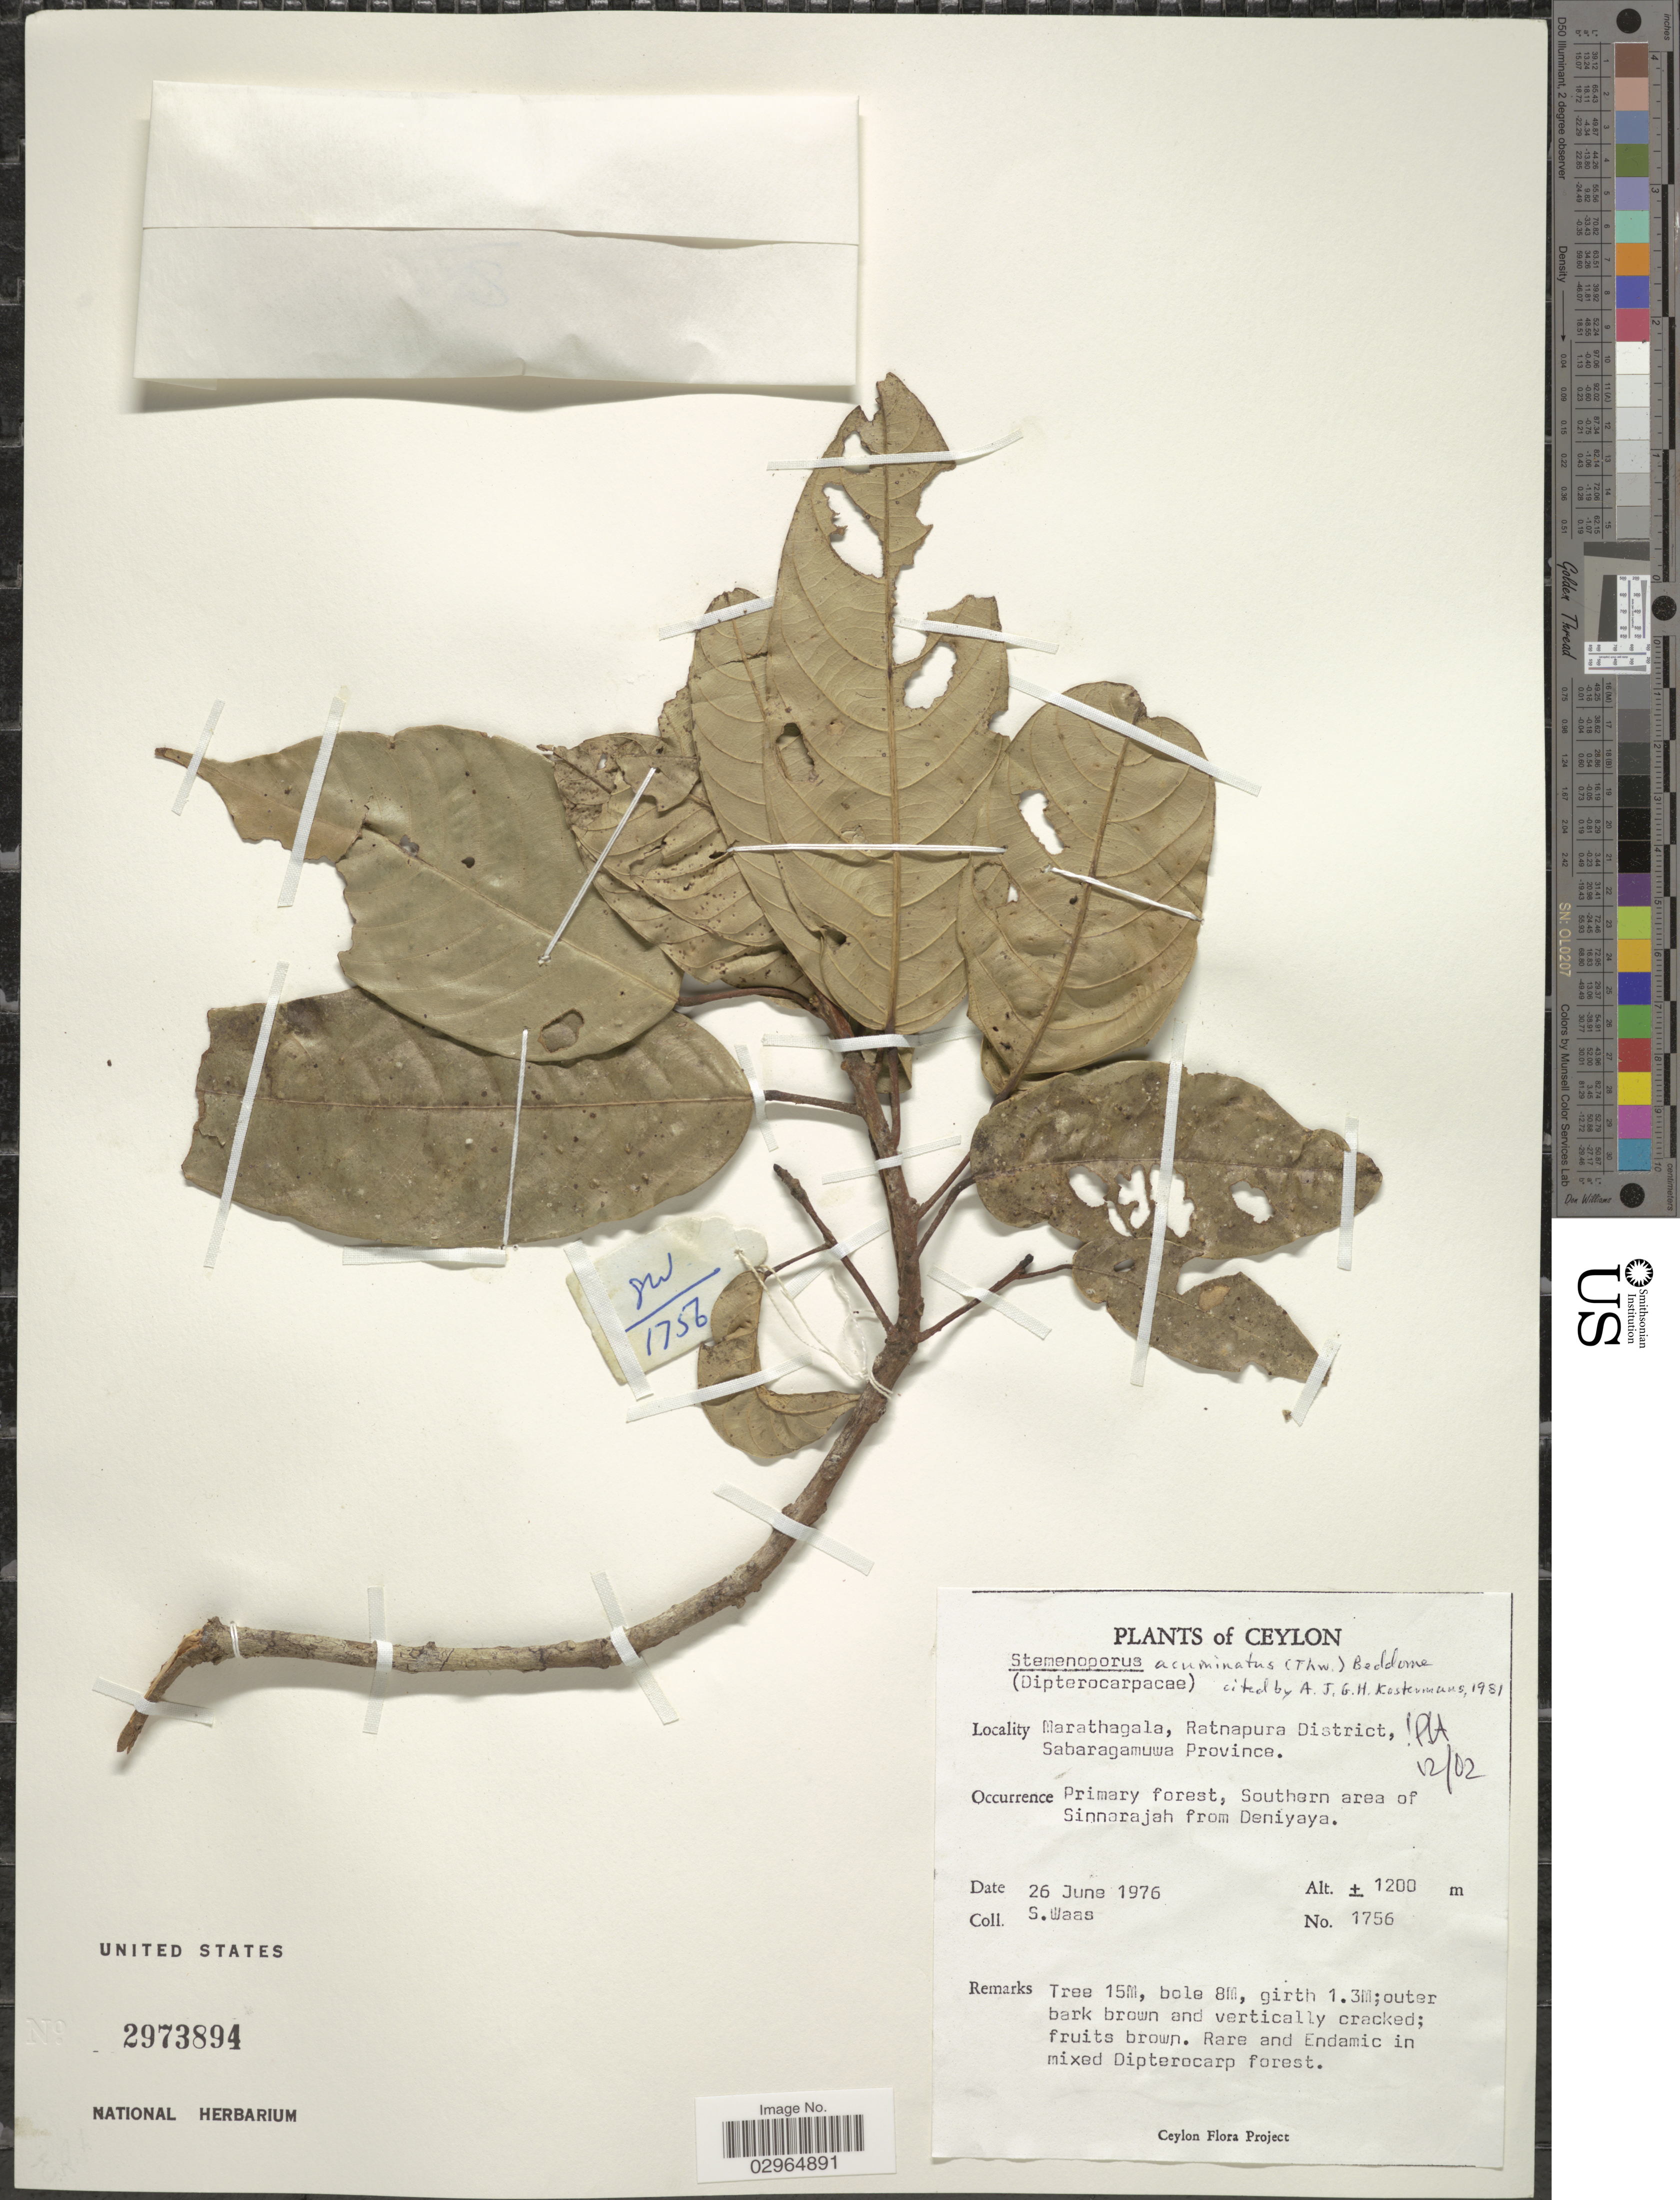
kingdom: Plantae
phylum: Tracheophyta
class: Magnoliopsida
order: Malvales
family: Dipterocarpaceae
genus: Stemonoporus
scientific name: Stemonoporus acuminatus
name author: (A. DC.) Bedd.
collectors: S. Waas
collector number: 1756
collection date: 1976-06-26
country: Sri Lanka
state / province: Sabaragamuwa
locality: Ceylon. Marathagala, Ratnapura District. Southern area of Sinnarajah from Deniyaya.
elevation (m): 1200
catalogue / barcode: US 2973894